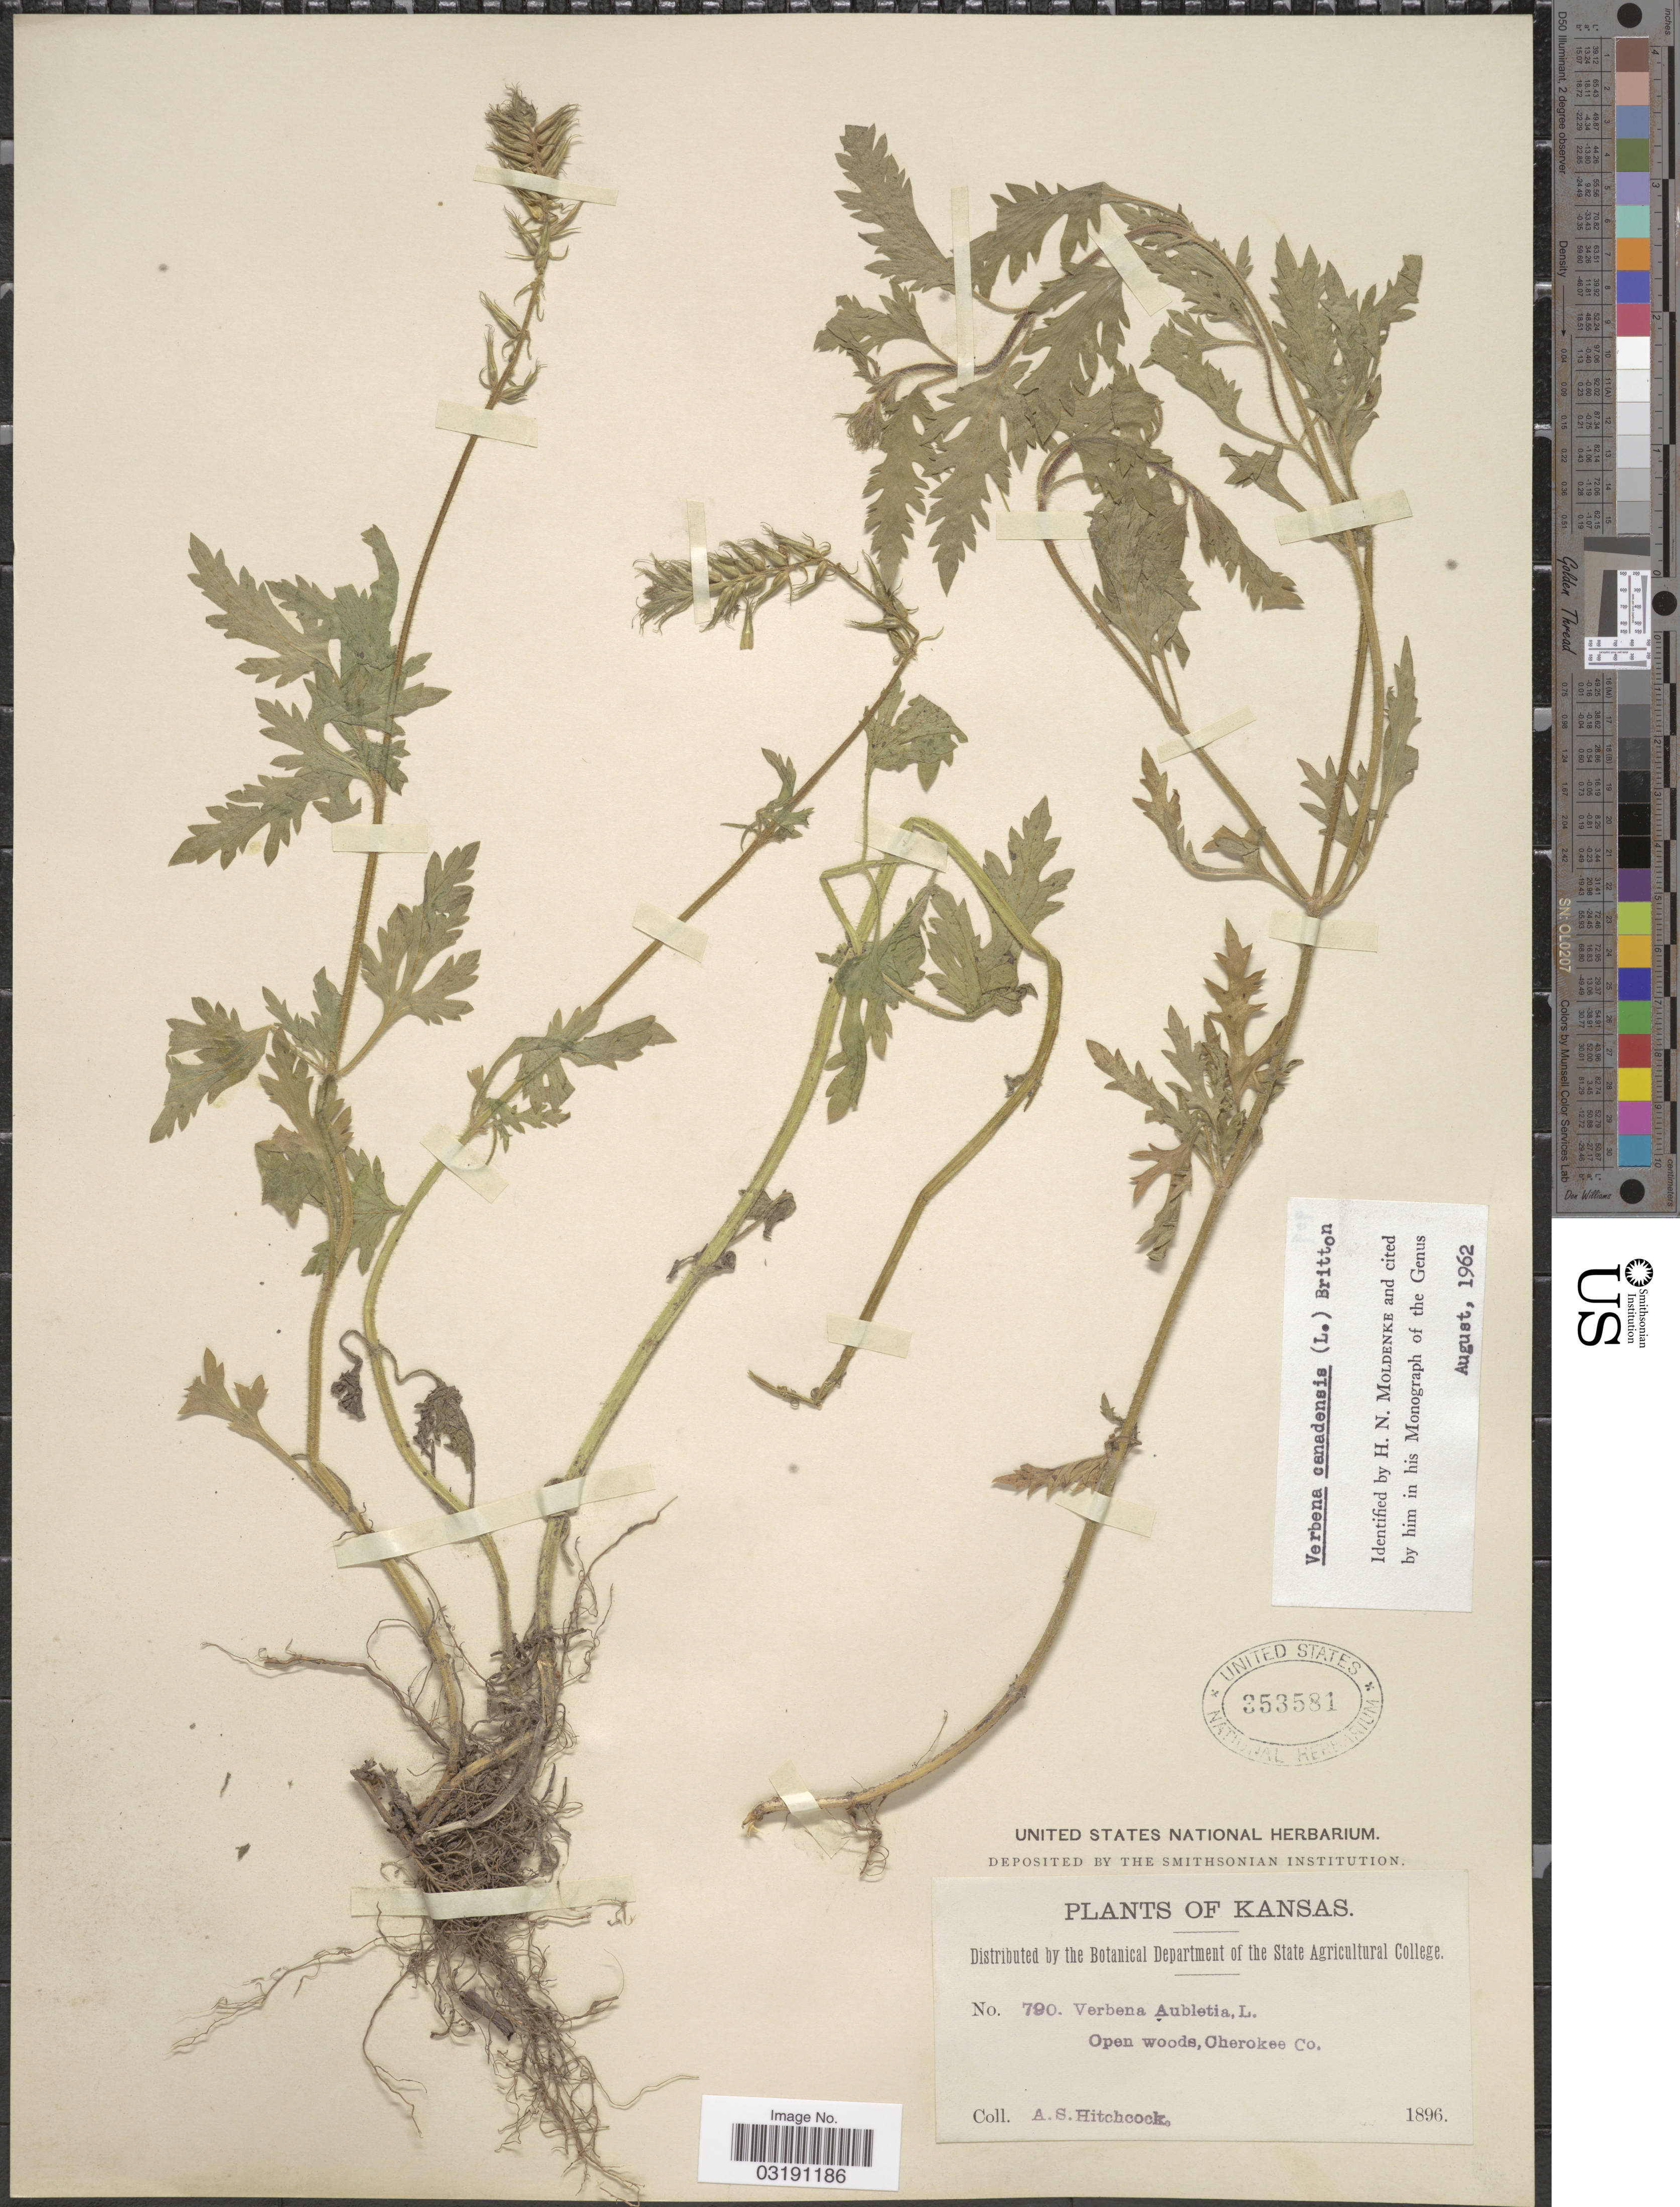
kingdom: Plantae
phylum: Tracheophyta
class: Magnoliopsida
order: Lamiales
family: Verbenaceae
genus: Verbena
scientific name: Verbena canadensis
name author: (L.) Britton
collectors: A. S. Hitchcock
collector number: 790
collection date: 1896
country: United States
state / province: Kansas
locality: Cherokee Co.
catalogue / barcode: US 353581